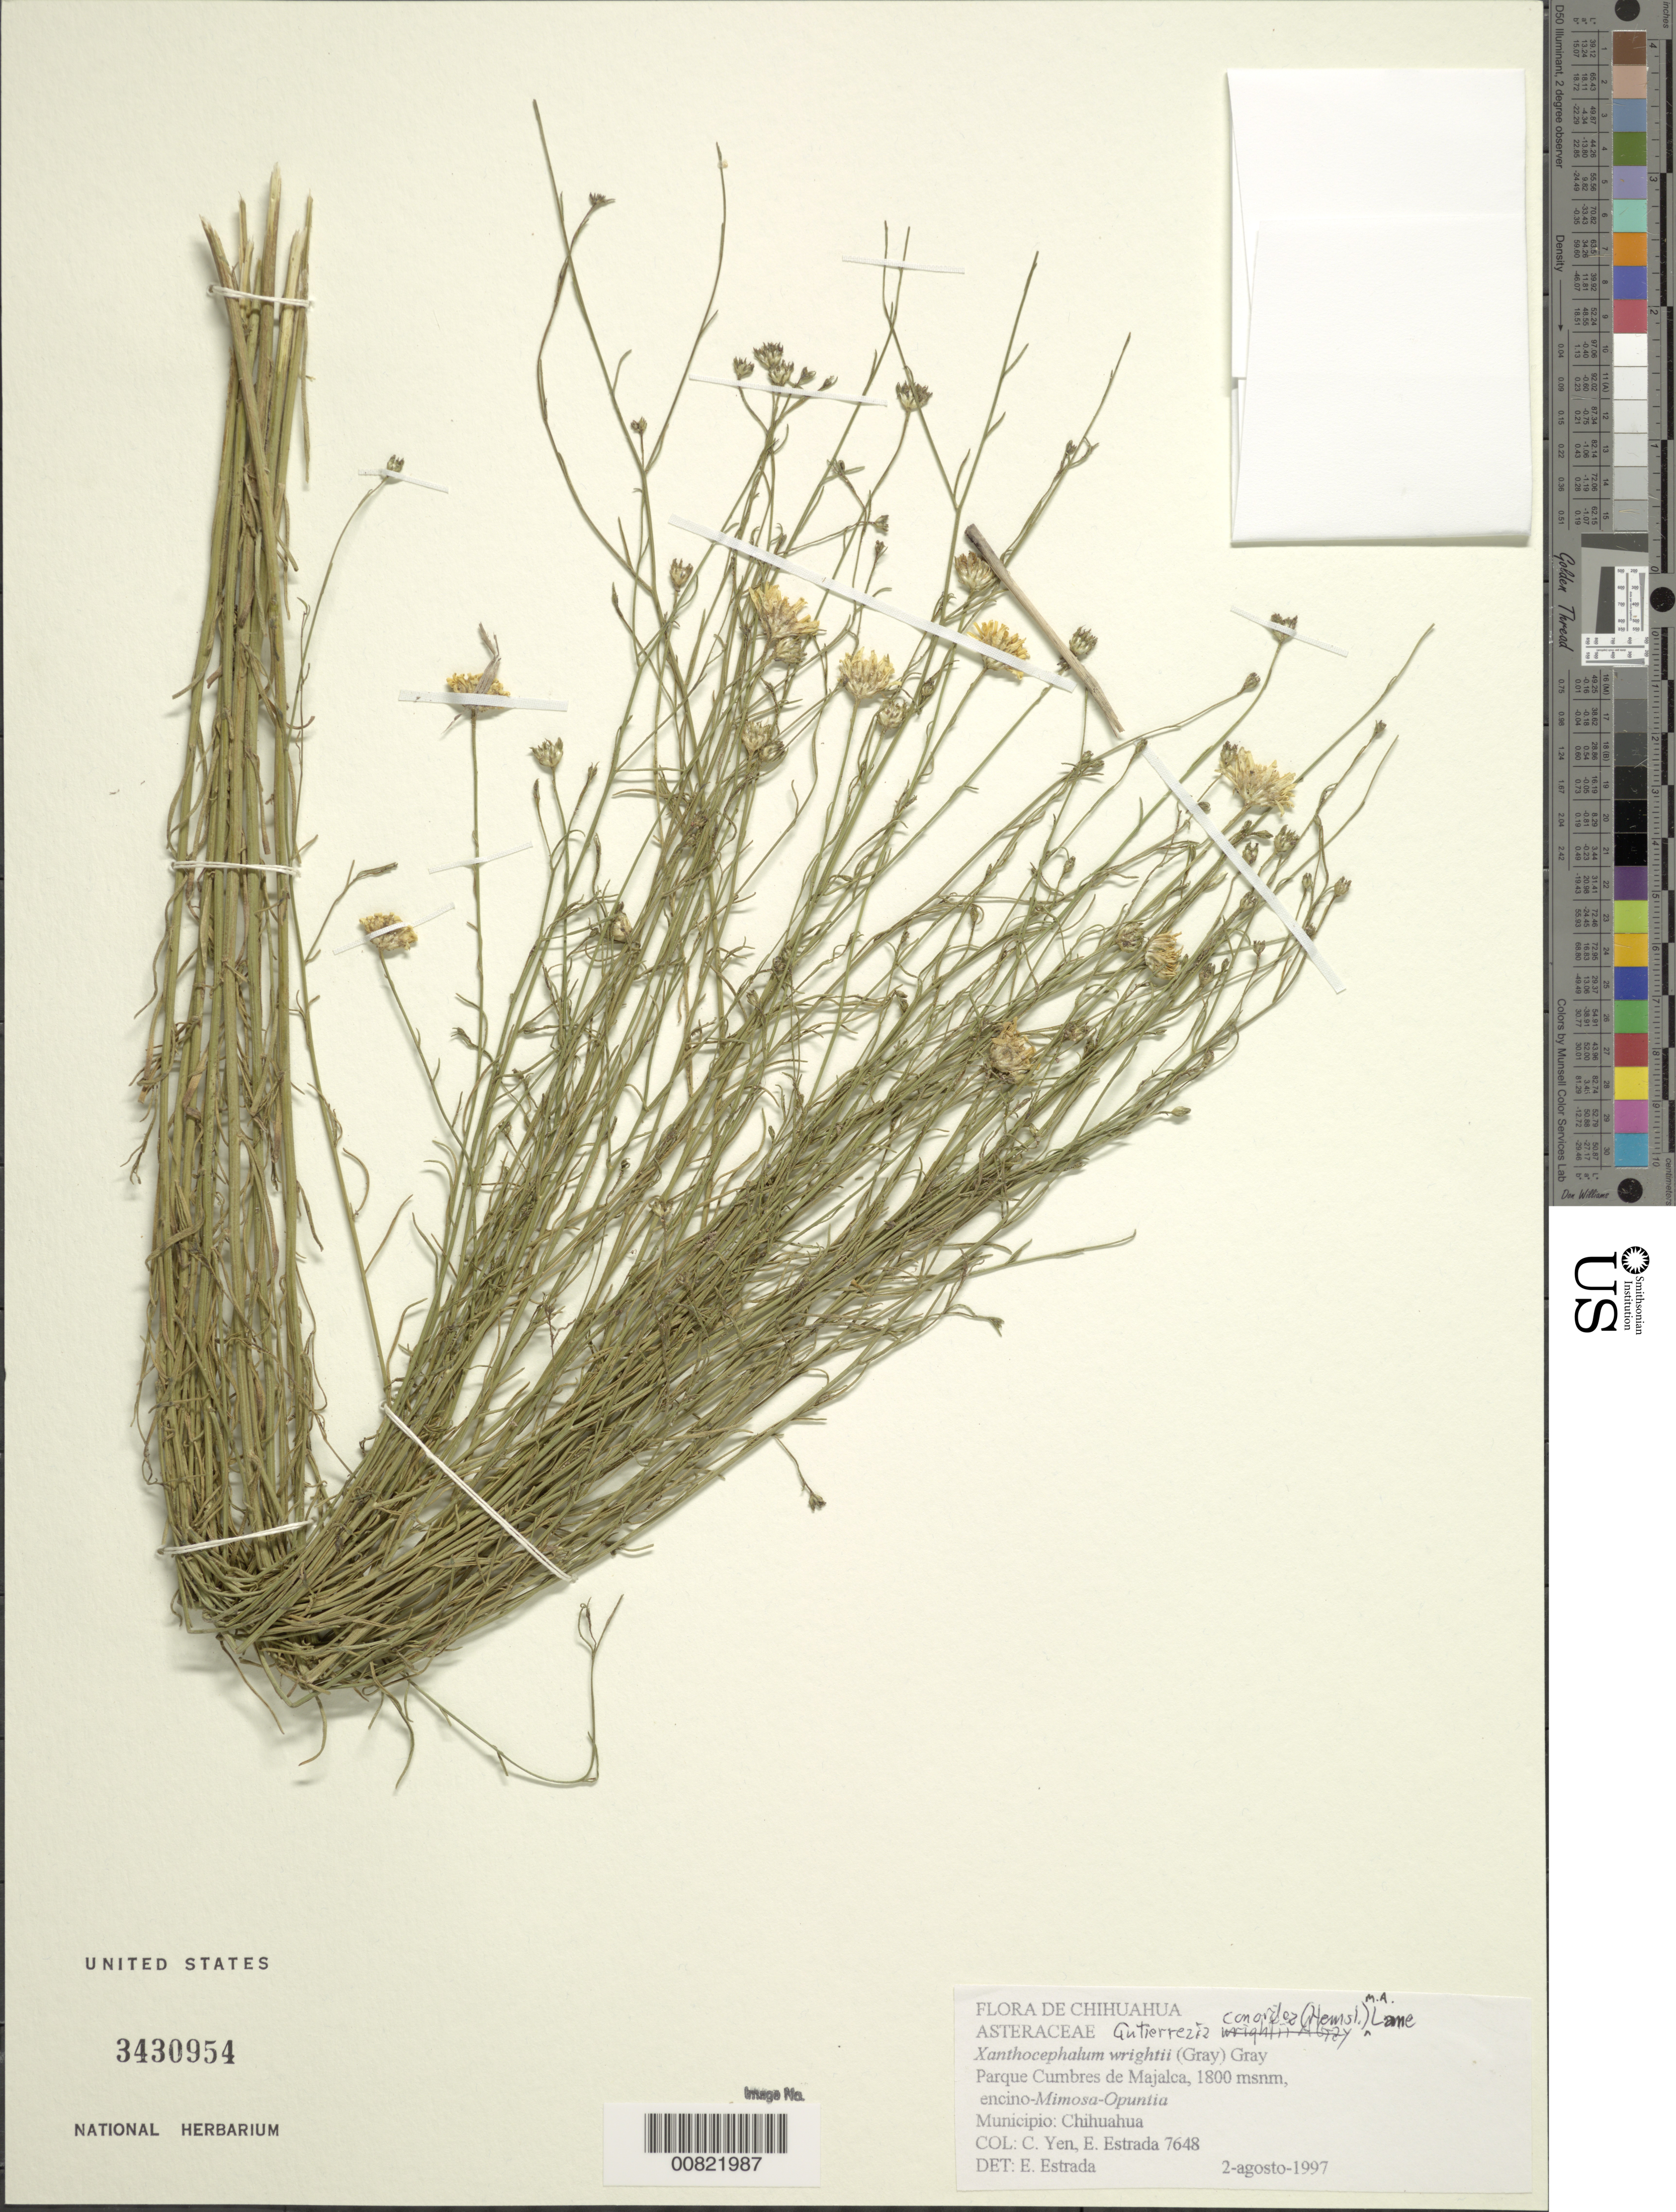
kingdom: Plantae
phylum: Tracheophyta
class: Magnoliopsida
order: Asterales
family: Asteraceae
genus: Gutierrezia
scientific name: Gutierrezia conoidea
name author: (Hemsl.) M.A. Lane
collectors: Y. C. Yang & E. Estrada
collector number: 7648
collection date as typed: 02 Aug 1997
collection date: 1997-08-02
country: Mexico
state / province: Chihuahua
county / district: Chihuahua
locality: Parque Cumbres de Majalca.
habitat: Encino-Mimosa-Opuntia.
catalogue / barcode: US 3430954